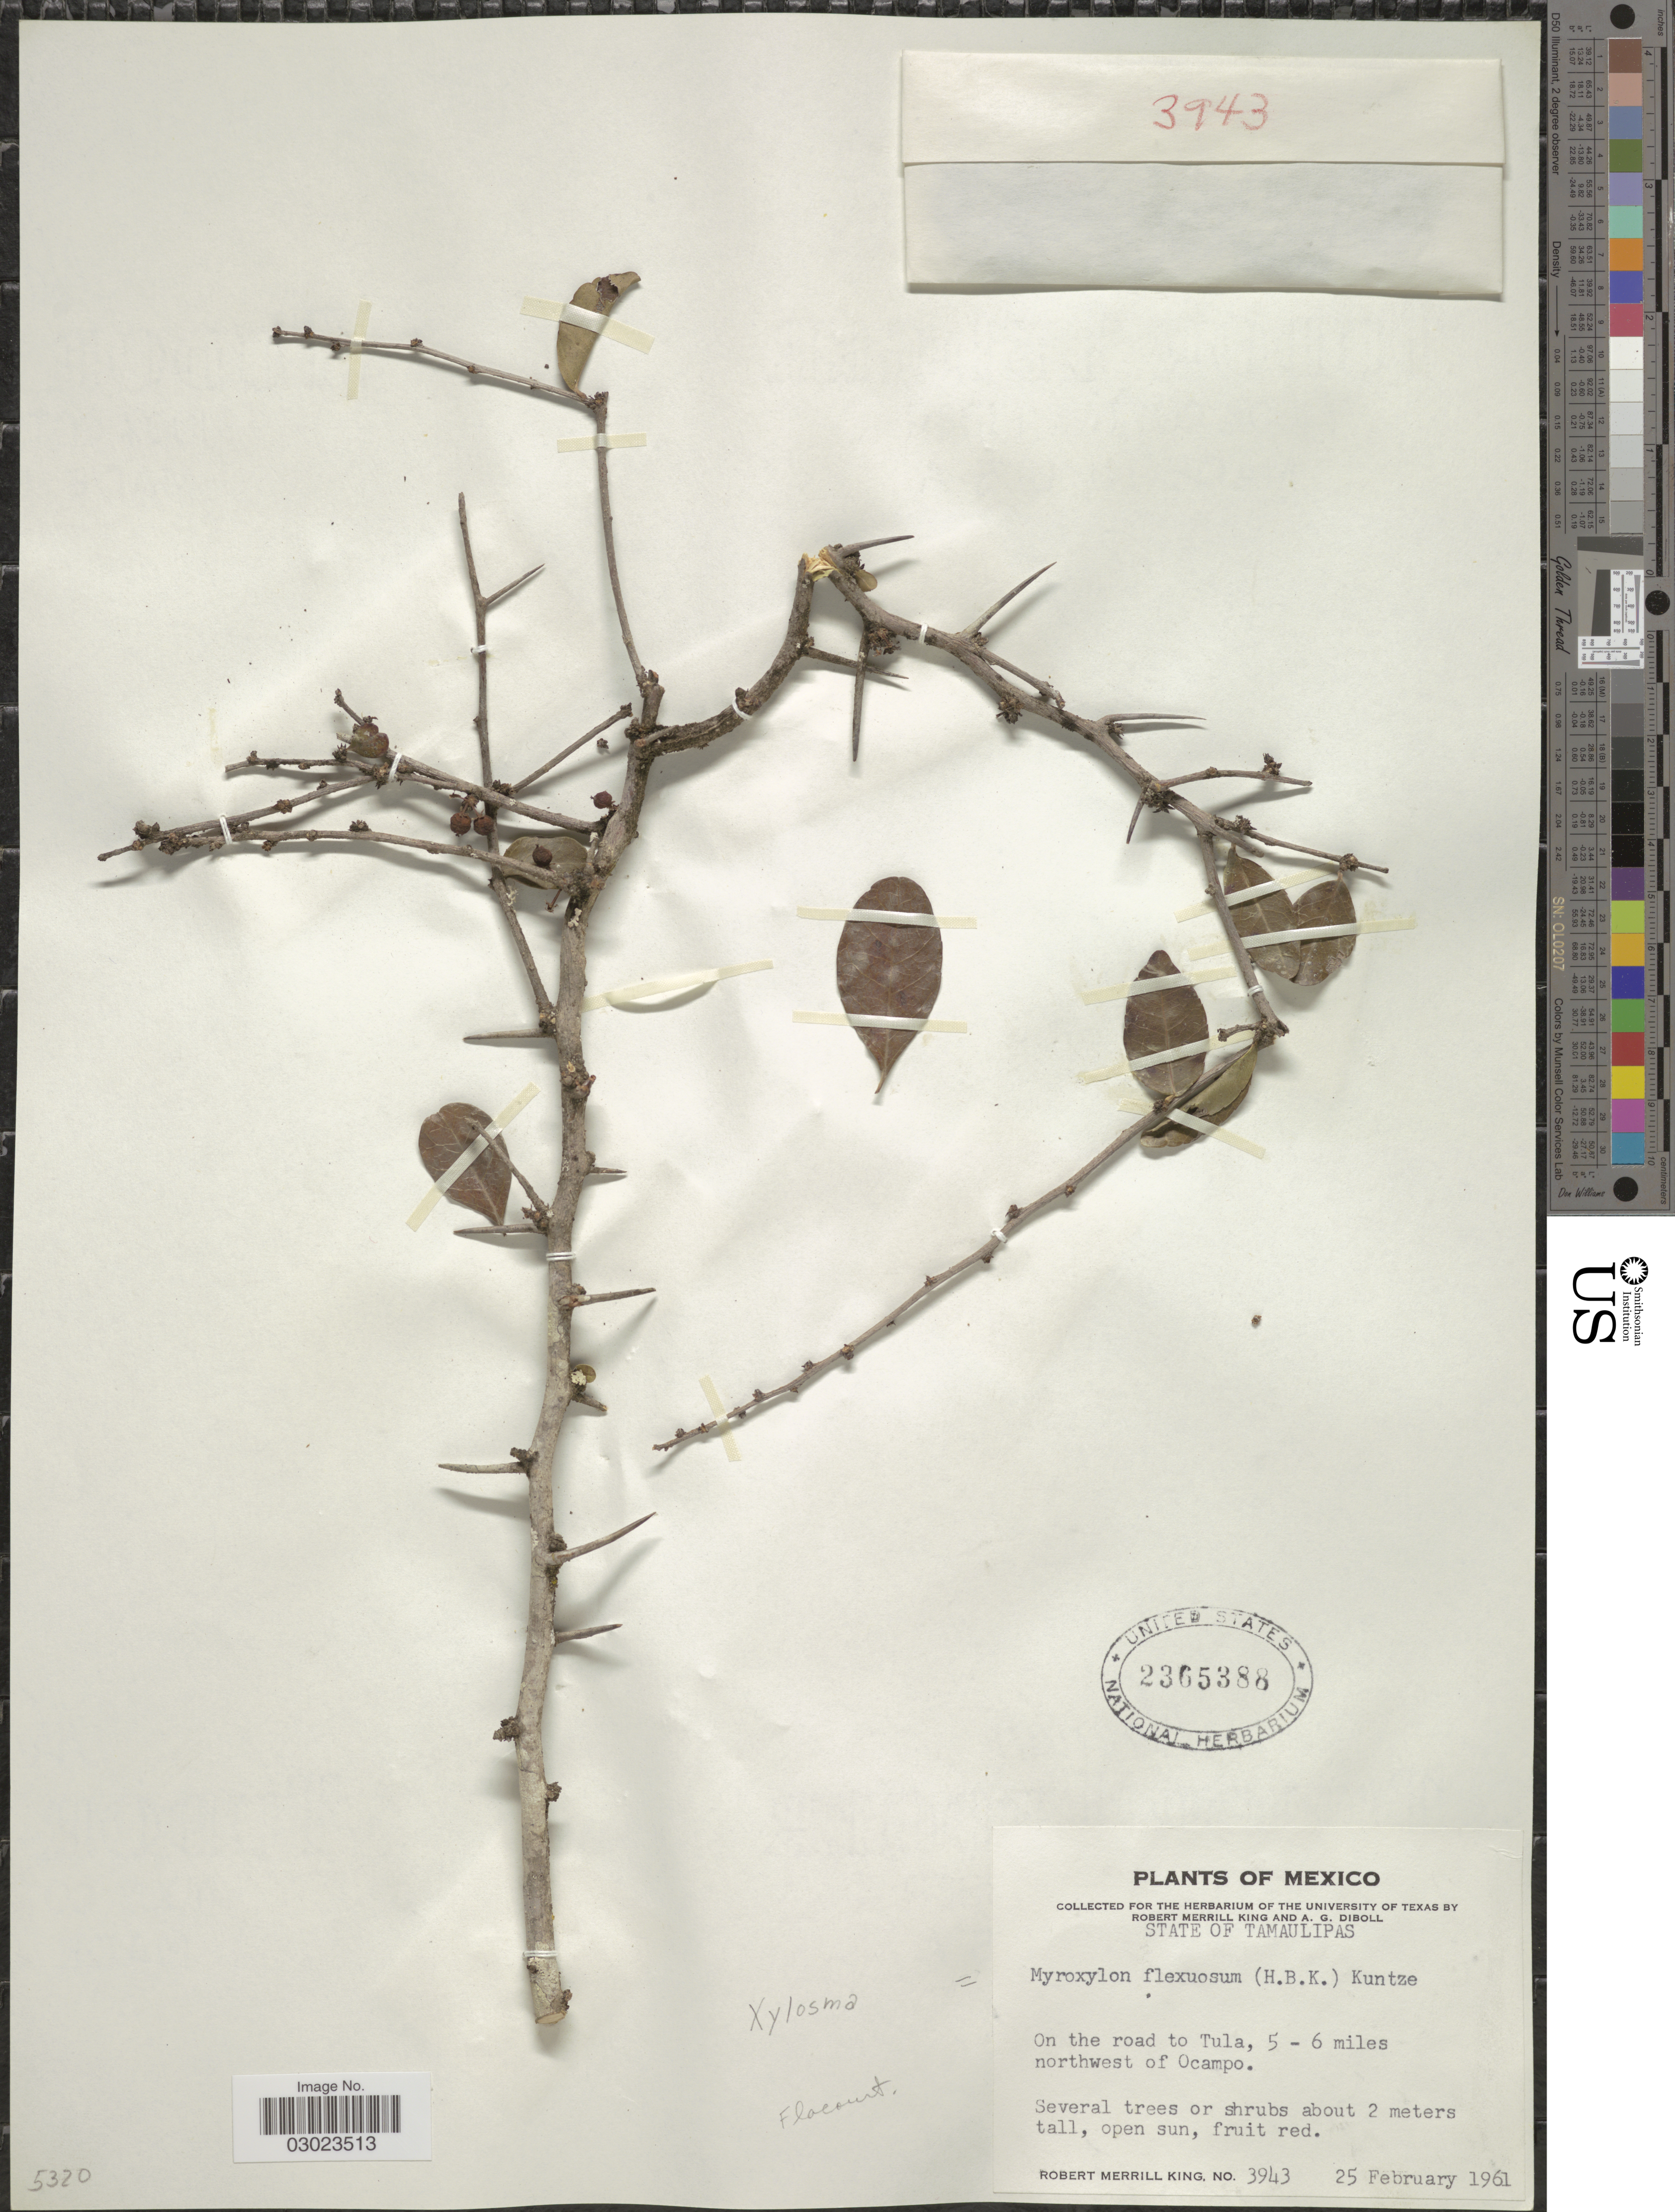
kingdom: Plantae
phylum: Tracheophyta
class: Magnoliopsida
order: Malpighiales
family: Salicaceae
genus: Xylosma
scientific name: Xylosma flexuosa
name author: (Kunth) Hemsl.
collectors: R. M. King & A. Diboll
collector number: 3943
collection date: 1961-02-25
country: Mexico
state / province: Tamaulipas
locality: On the road to Tula, 5 - 6 miles northwest of Ocampo.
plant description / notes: Cited by H.O. Sleumer, Fl. Neotrop. 22: 450. 1980.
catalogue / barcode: US 2365388